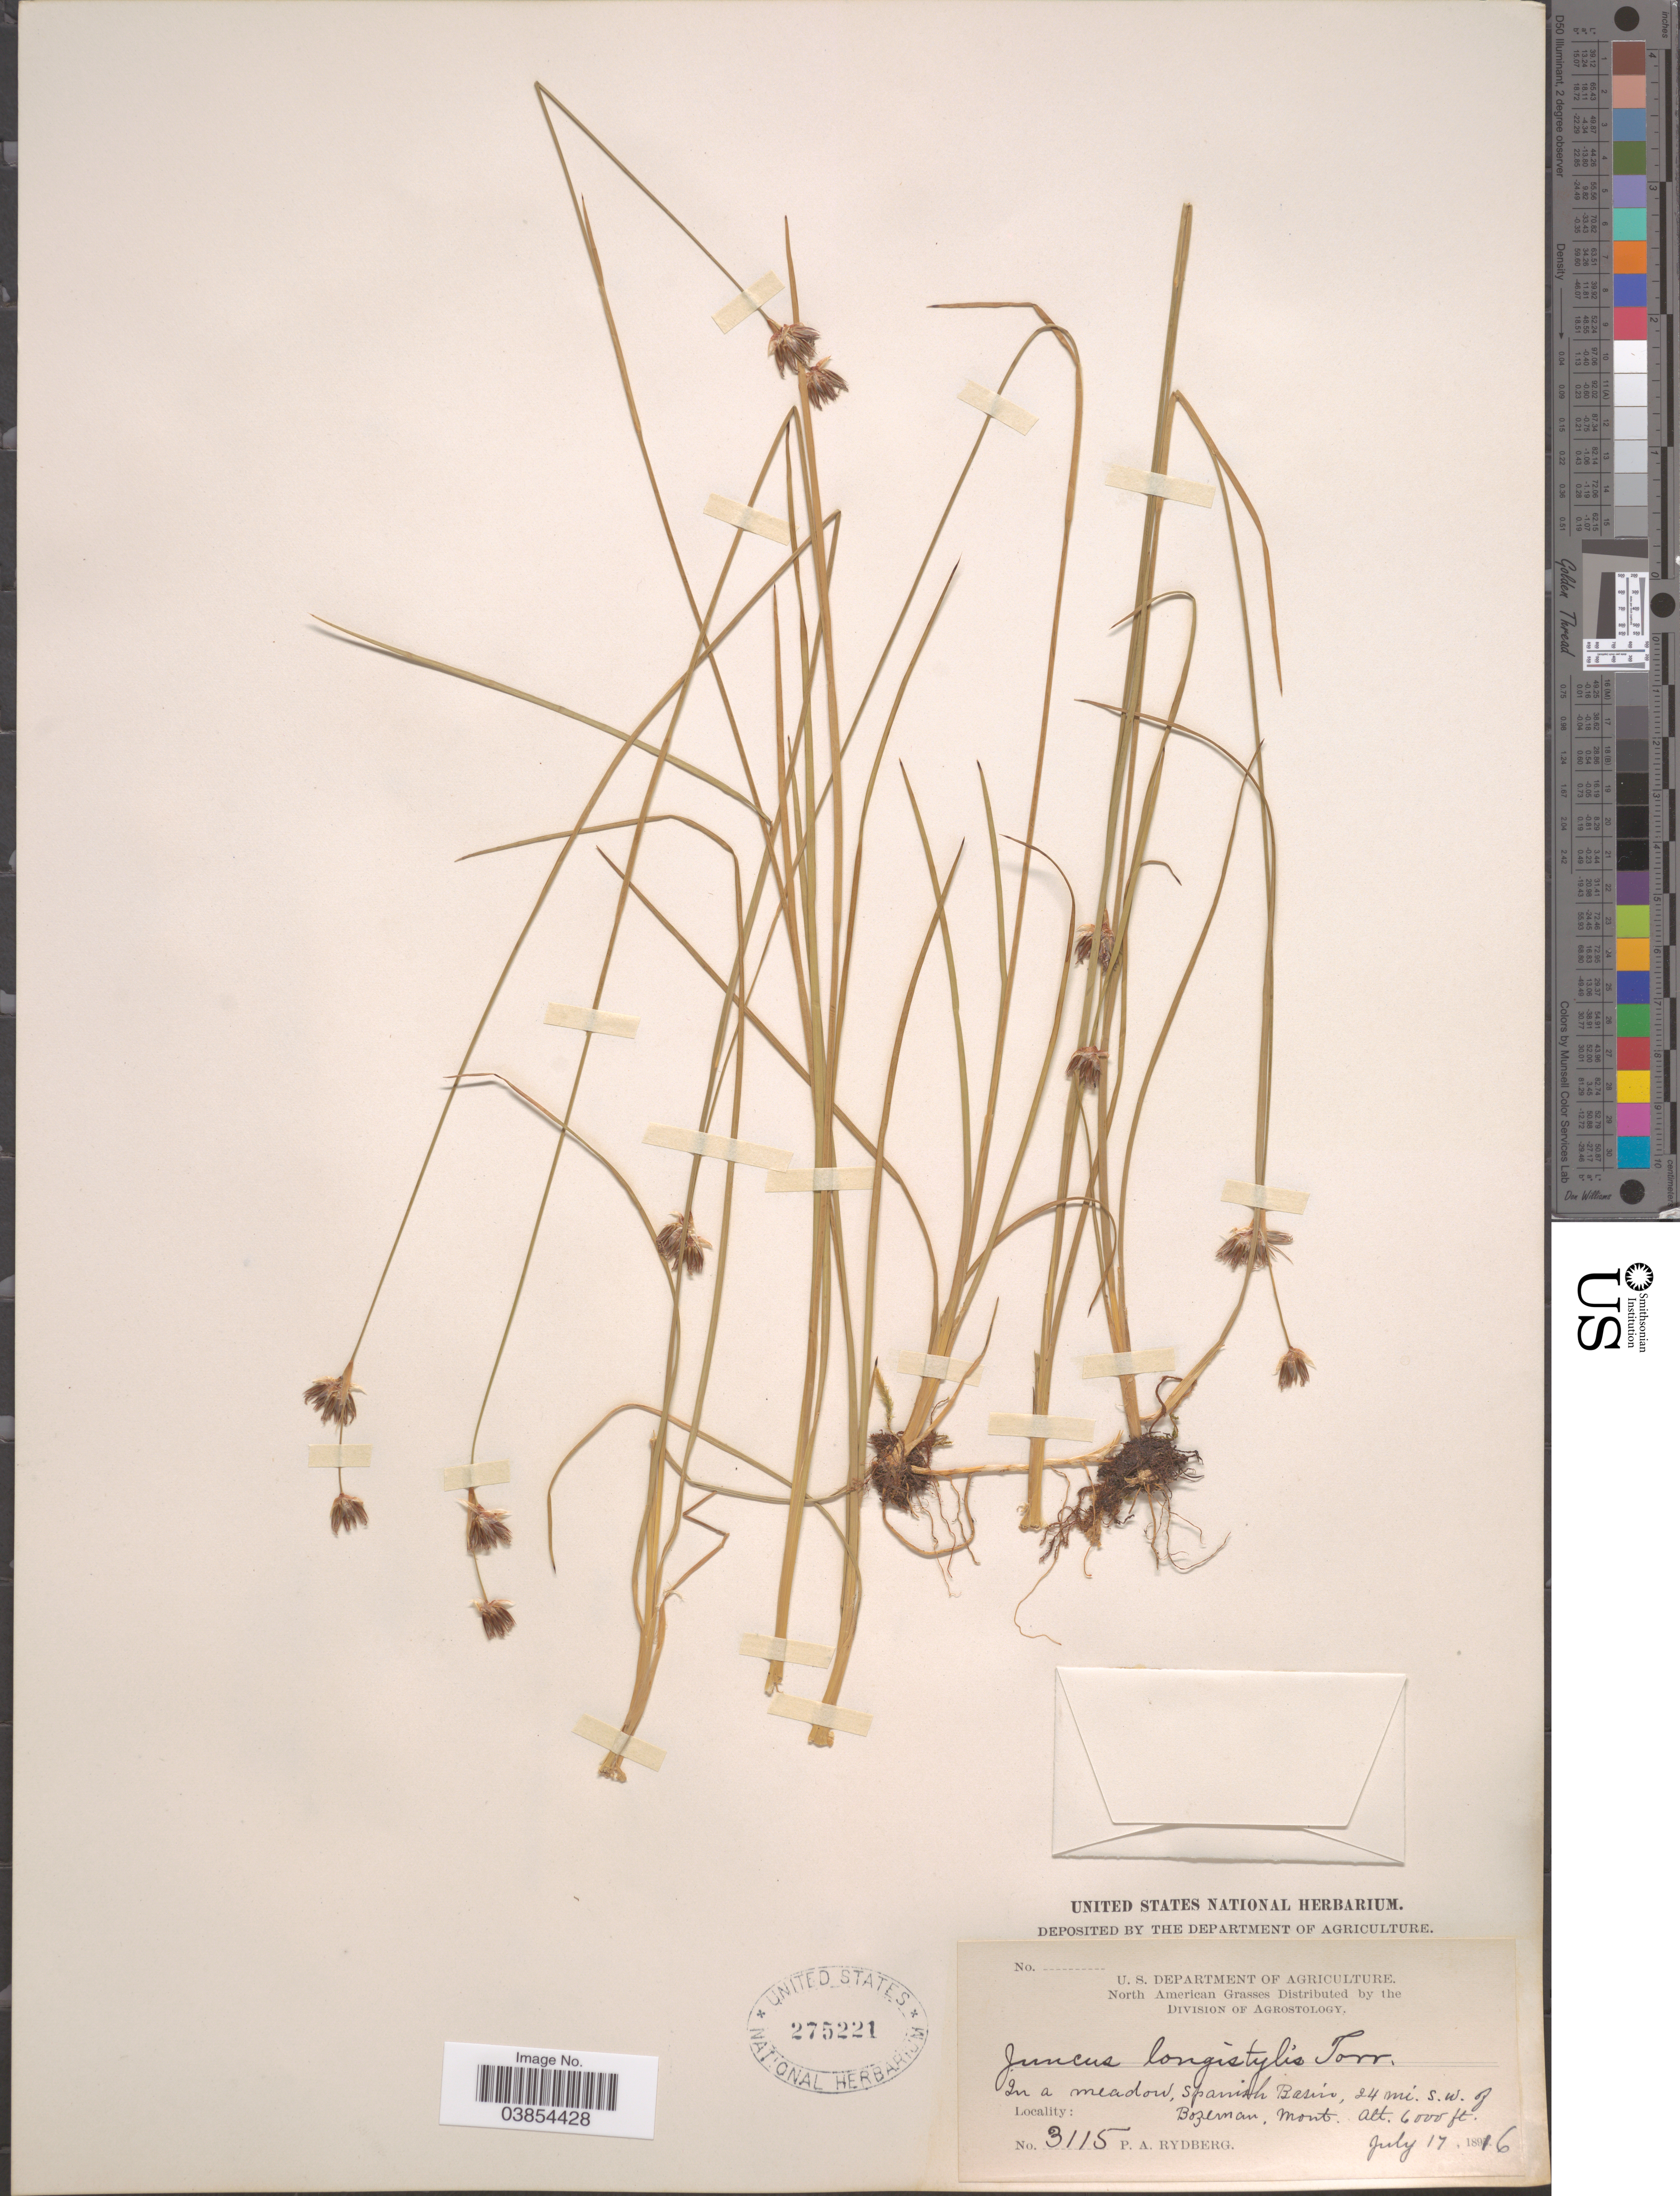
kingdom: Plantae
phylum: Tracheophyta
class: Liliopsida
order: Poales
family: Juncaceae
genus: Juncus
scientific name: Juncus longistylis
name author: Torr.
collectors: P. A. Rydberg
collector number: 3115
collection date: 1816-07-17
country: United States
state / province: Montana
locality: Spanish Basin, 24 mi. S. W. of Bozeman.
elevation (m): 1829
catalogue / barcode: US 275221